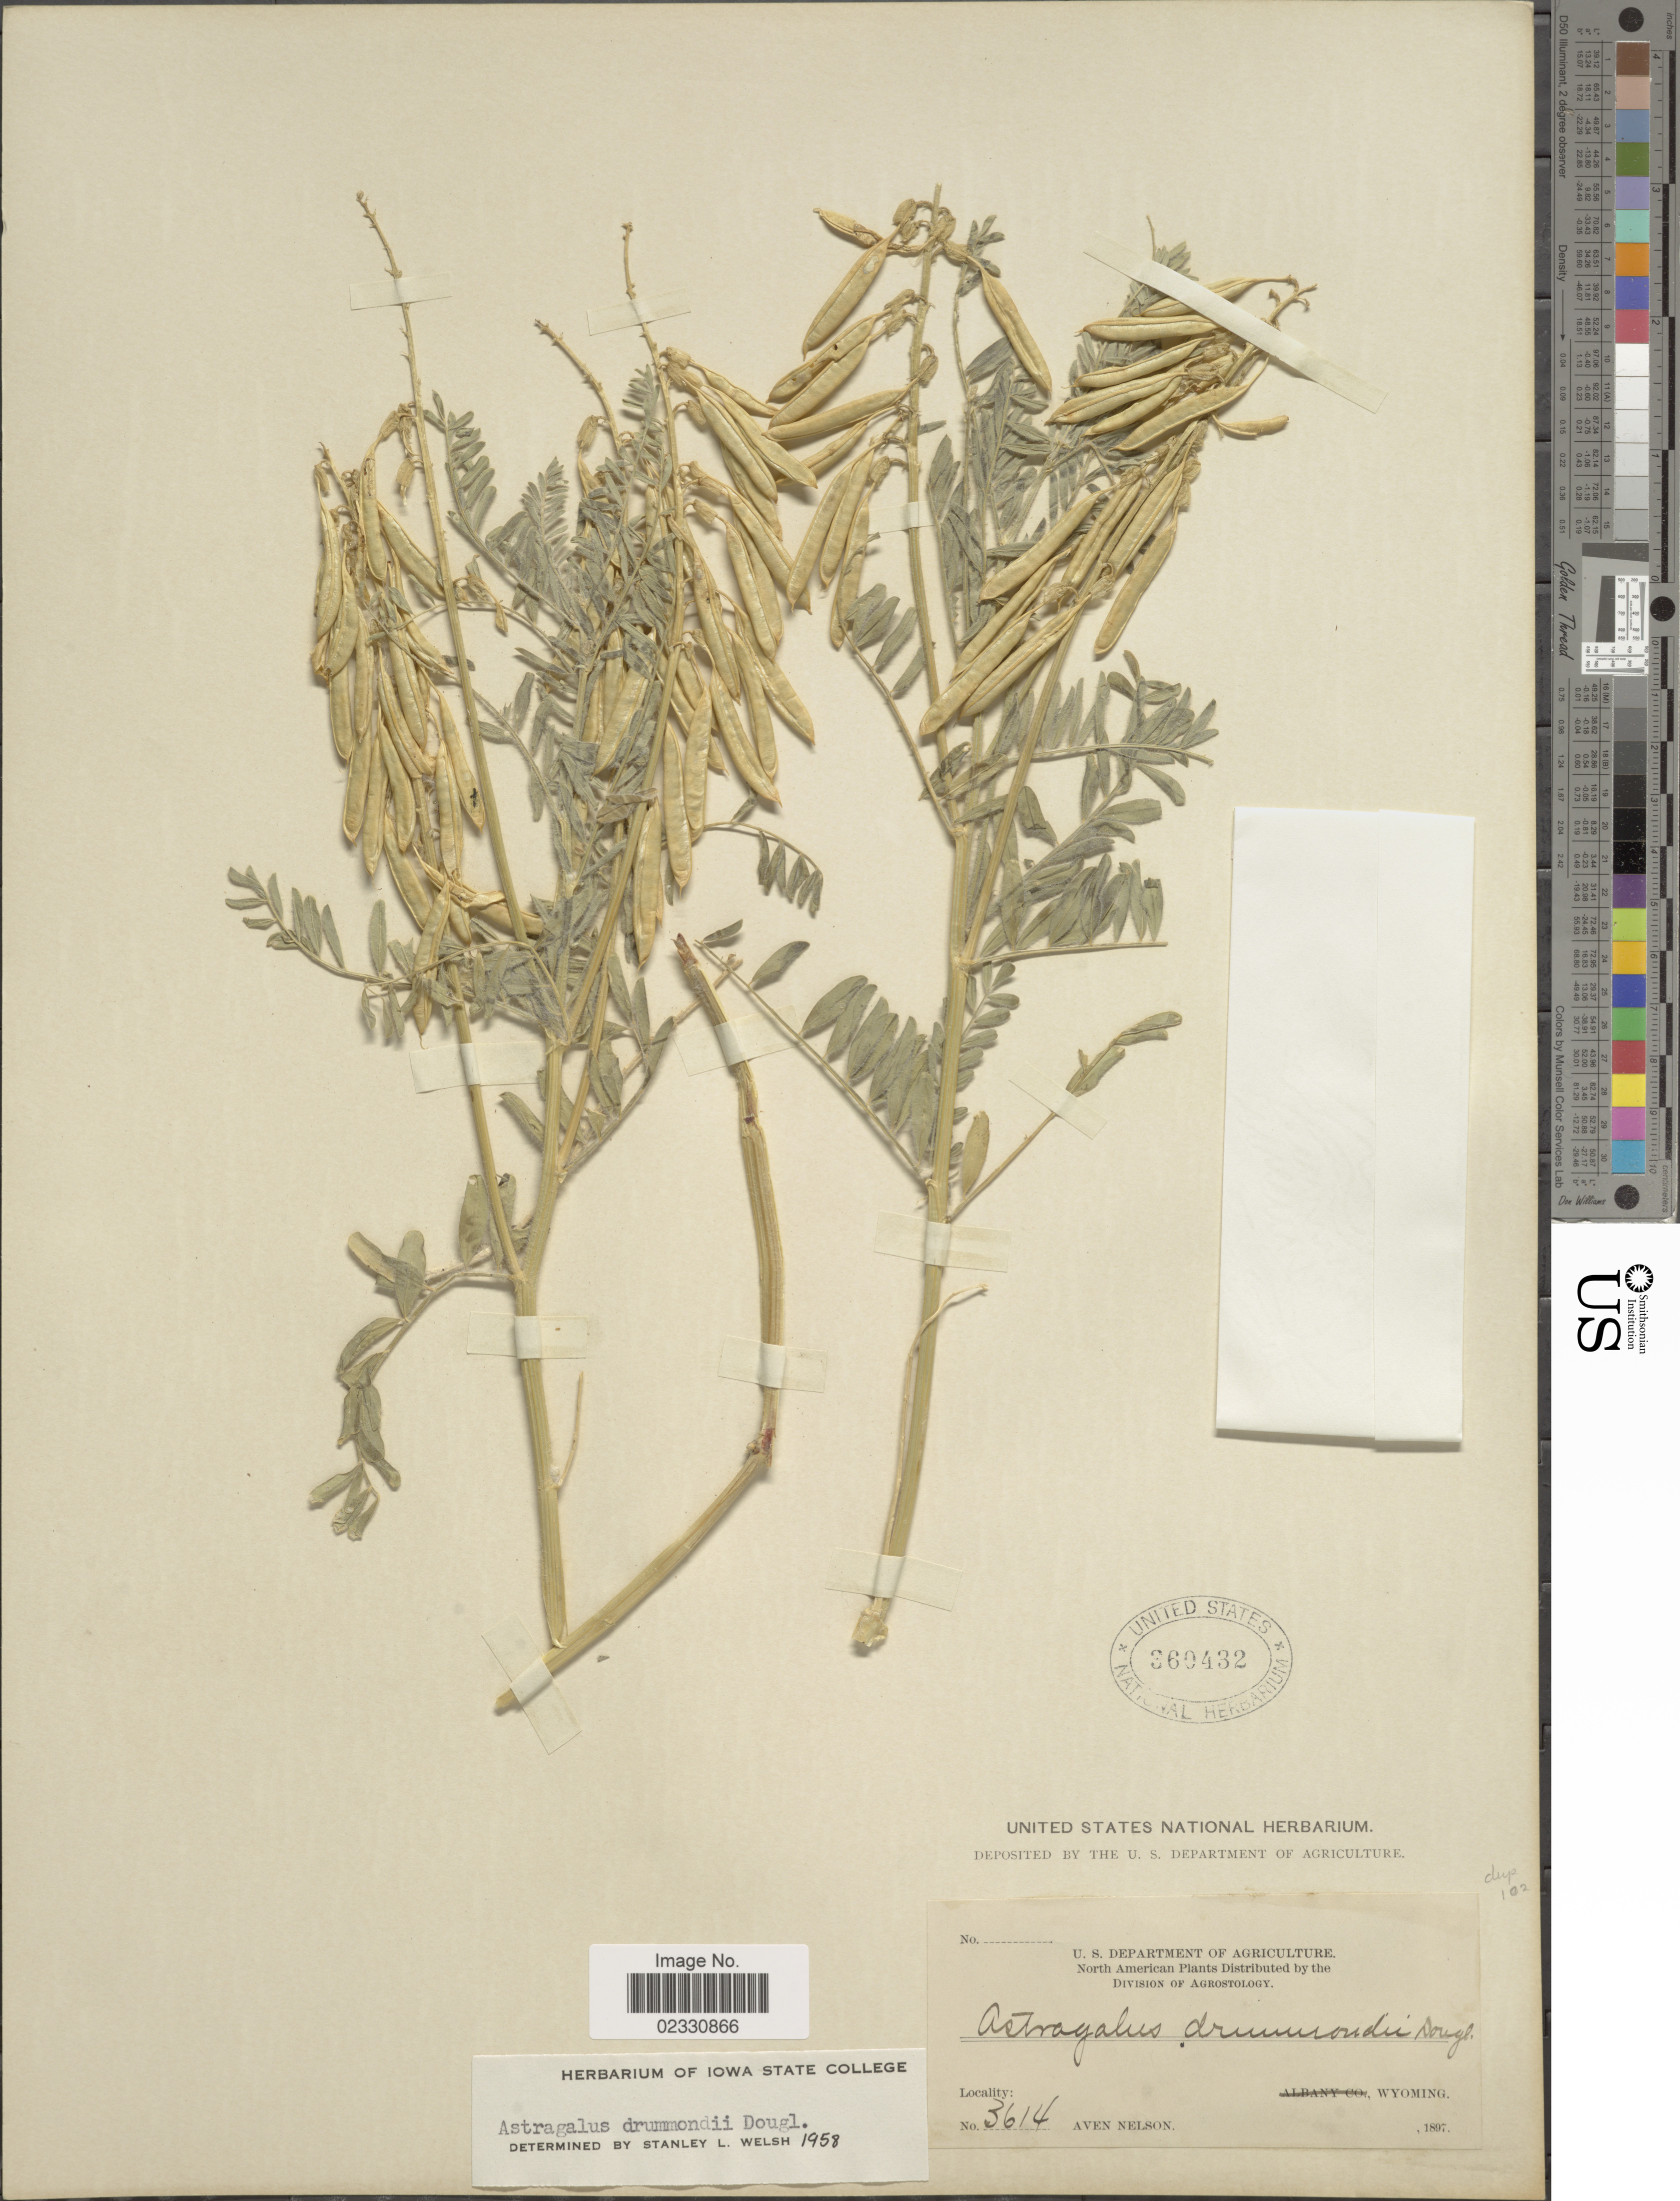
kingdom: Plantae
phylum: Tracheophyta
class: Magnoliopsida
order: Fabales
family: Fabaceae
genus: Astragalus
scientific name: Astragalus drummondii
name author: Hook.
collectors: A. Nelson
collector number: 3614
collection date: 1897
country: United States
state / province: Wyoming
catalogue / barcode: US 360432